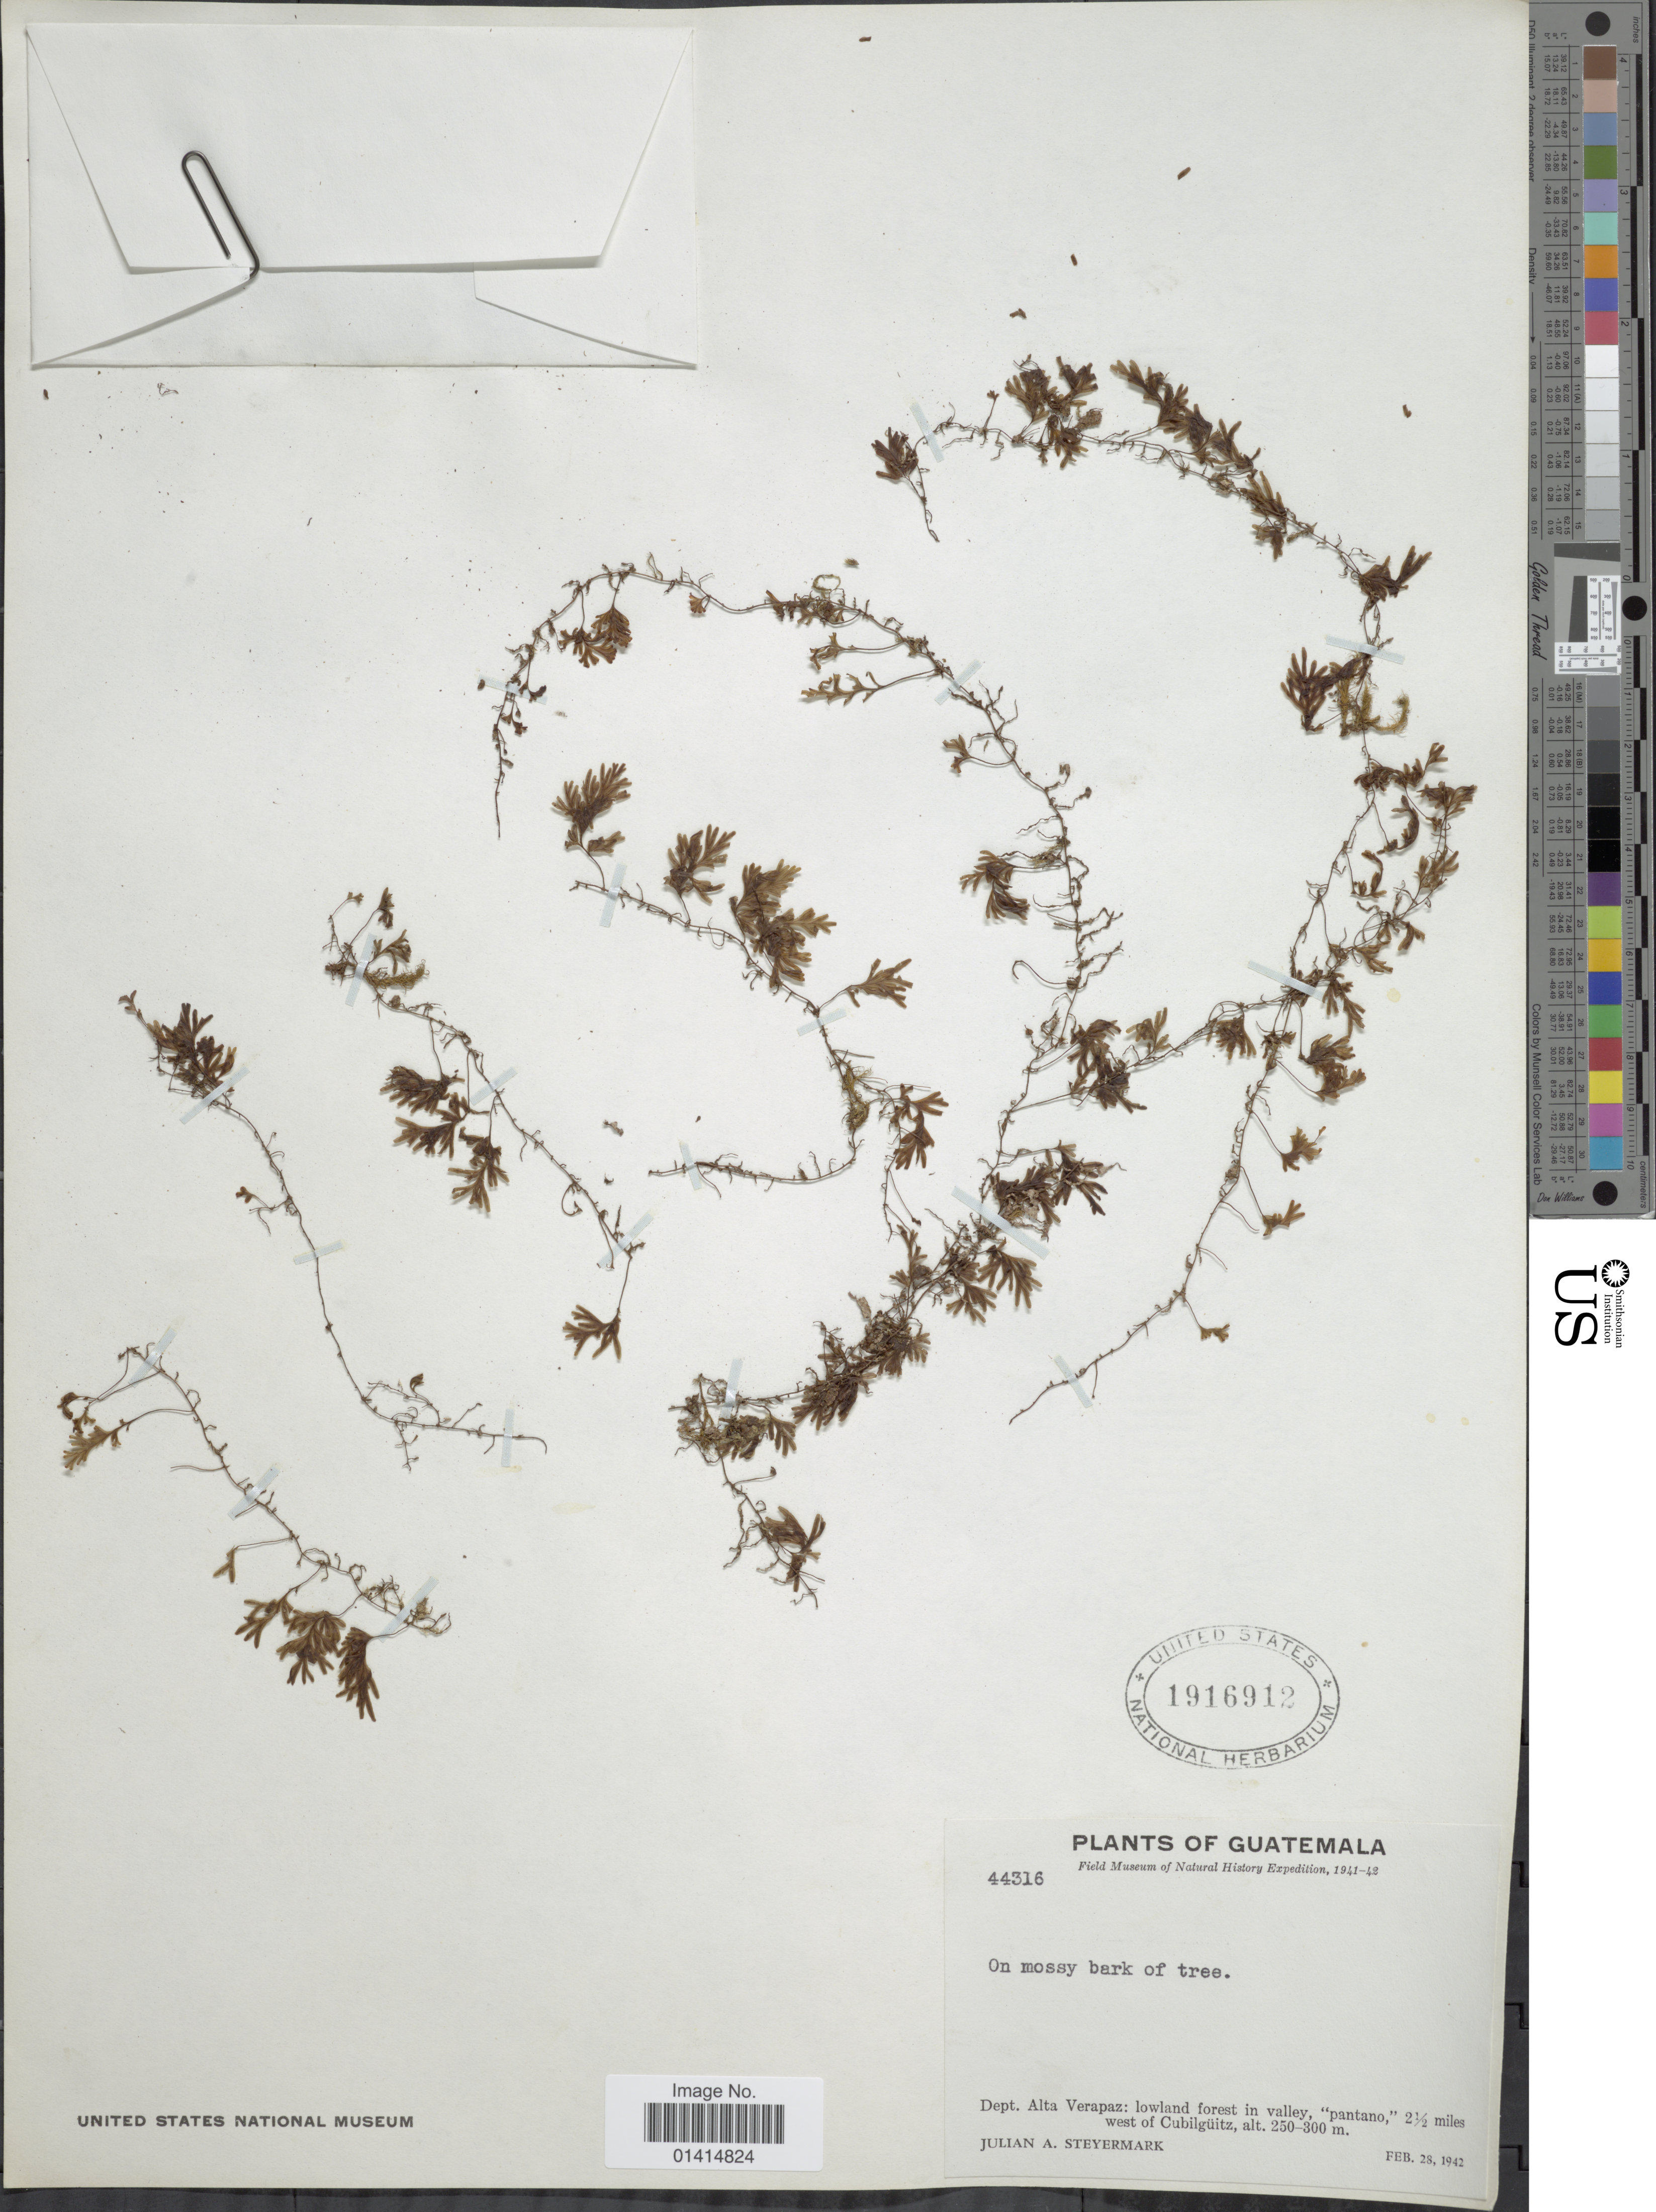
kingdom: Plantae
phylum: Tracheophyta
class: Polypodiopsida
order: Hymenophyllales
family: Hymenophyllaceae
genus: Hymenophyllum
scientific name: Hymenophyllum sp.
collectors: J. Steyermark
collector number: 44316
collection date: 1942-02-28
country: Guatemala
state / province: Alta Verapaz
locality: Dept. Alta Verpaz: lowland forest in valley, 'pantano,' 2½ miles west of Cubilgüitz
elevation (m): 250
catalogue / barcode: US 1916912